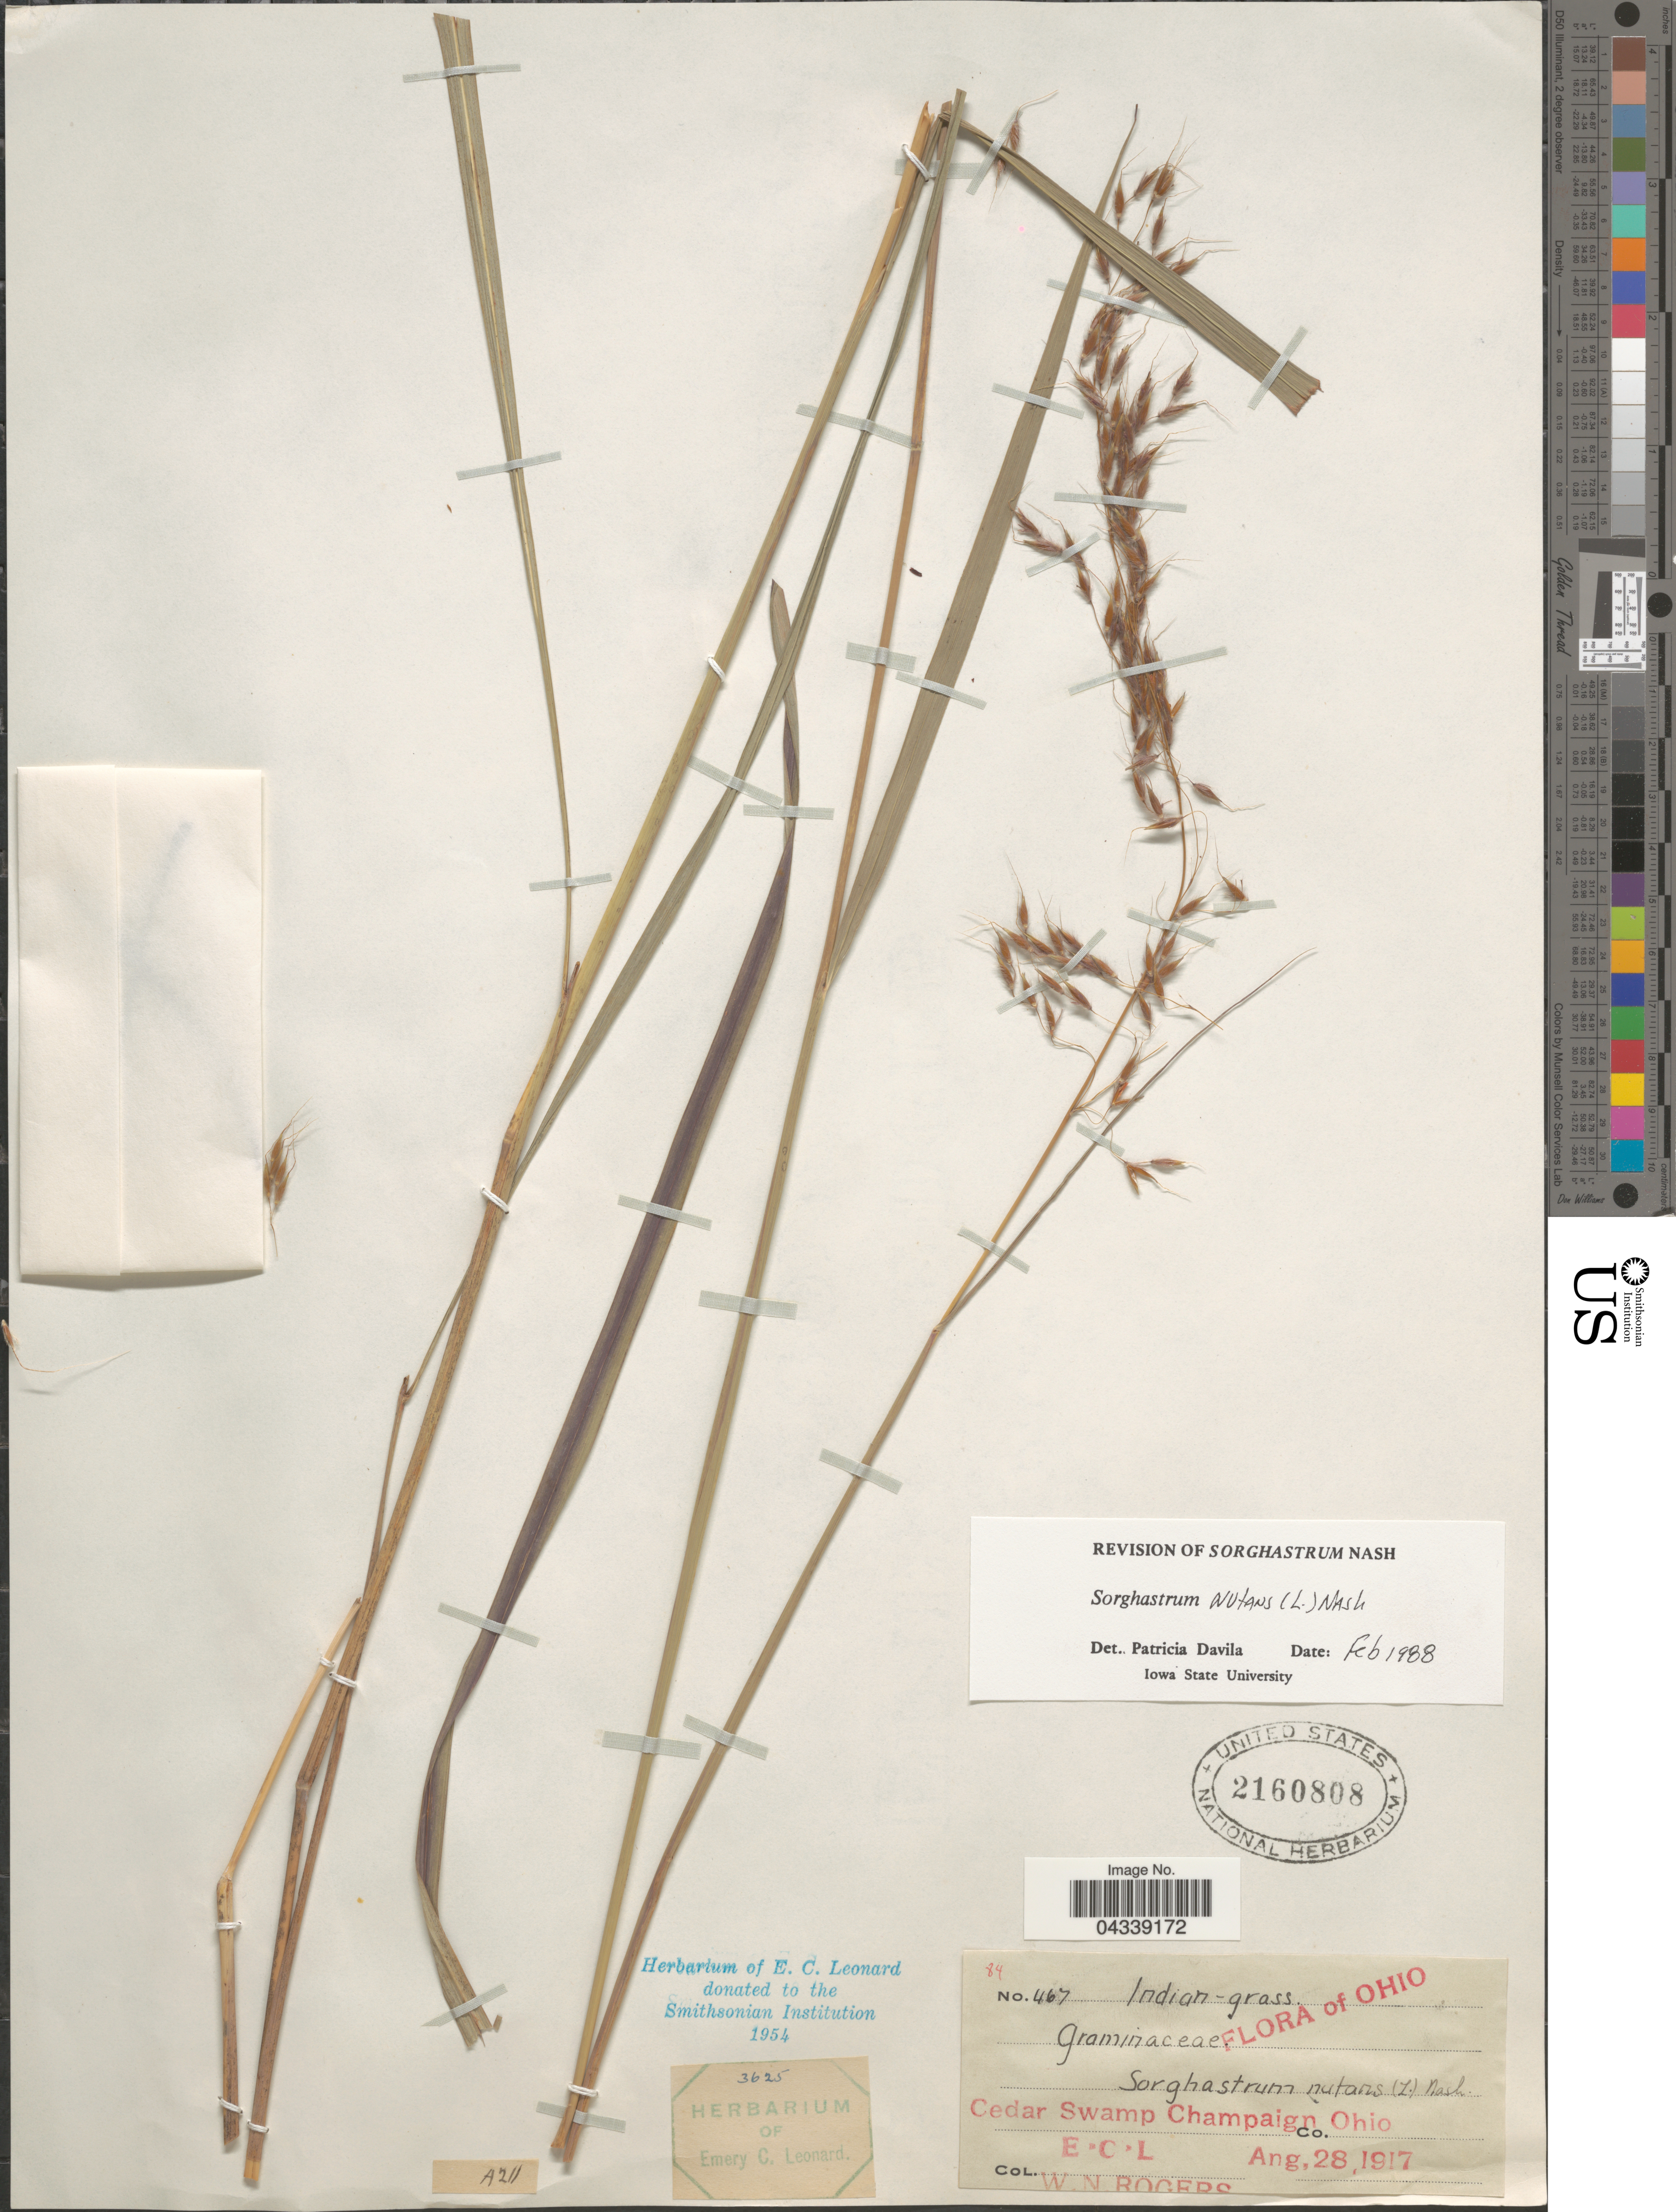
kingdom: Plantae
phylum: Tracheophyta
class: Liliopsida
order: Poales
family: Poaceae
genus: Sorghastrum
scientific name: Sorghastrum nutans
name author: (L.) Nash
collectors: E. C. Leonard & W. Rogers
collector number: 467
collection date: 1917-08-28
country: United States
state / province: Ohio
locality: Cedar Swamp Champaign Co.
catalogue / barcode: US 2160808